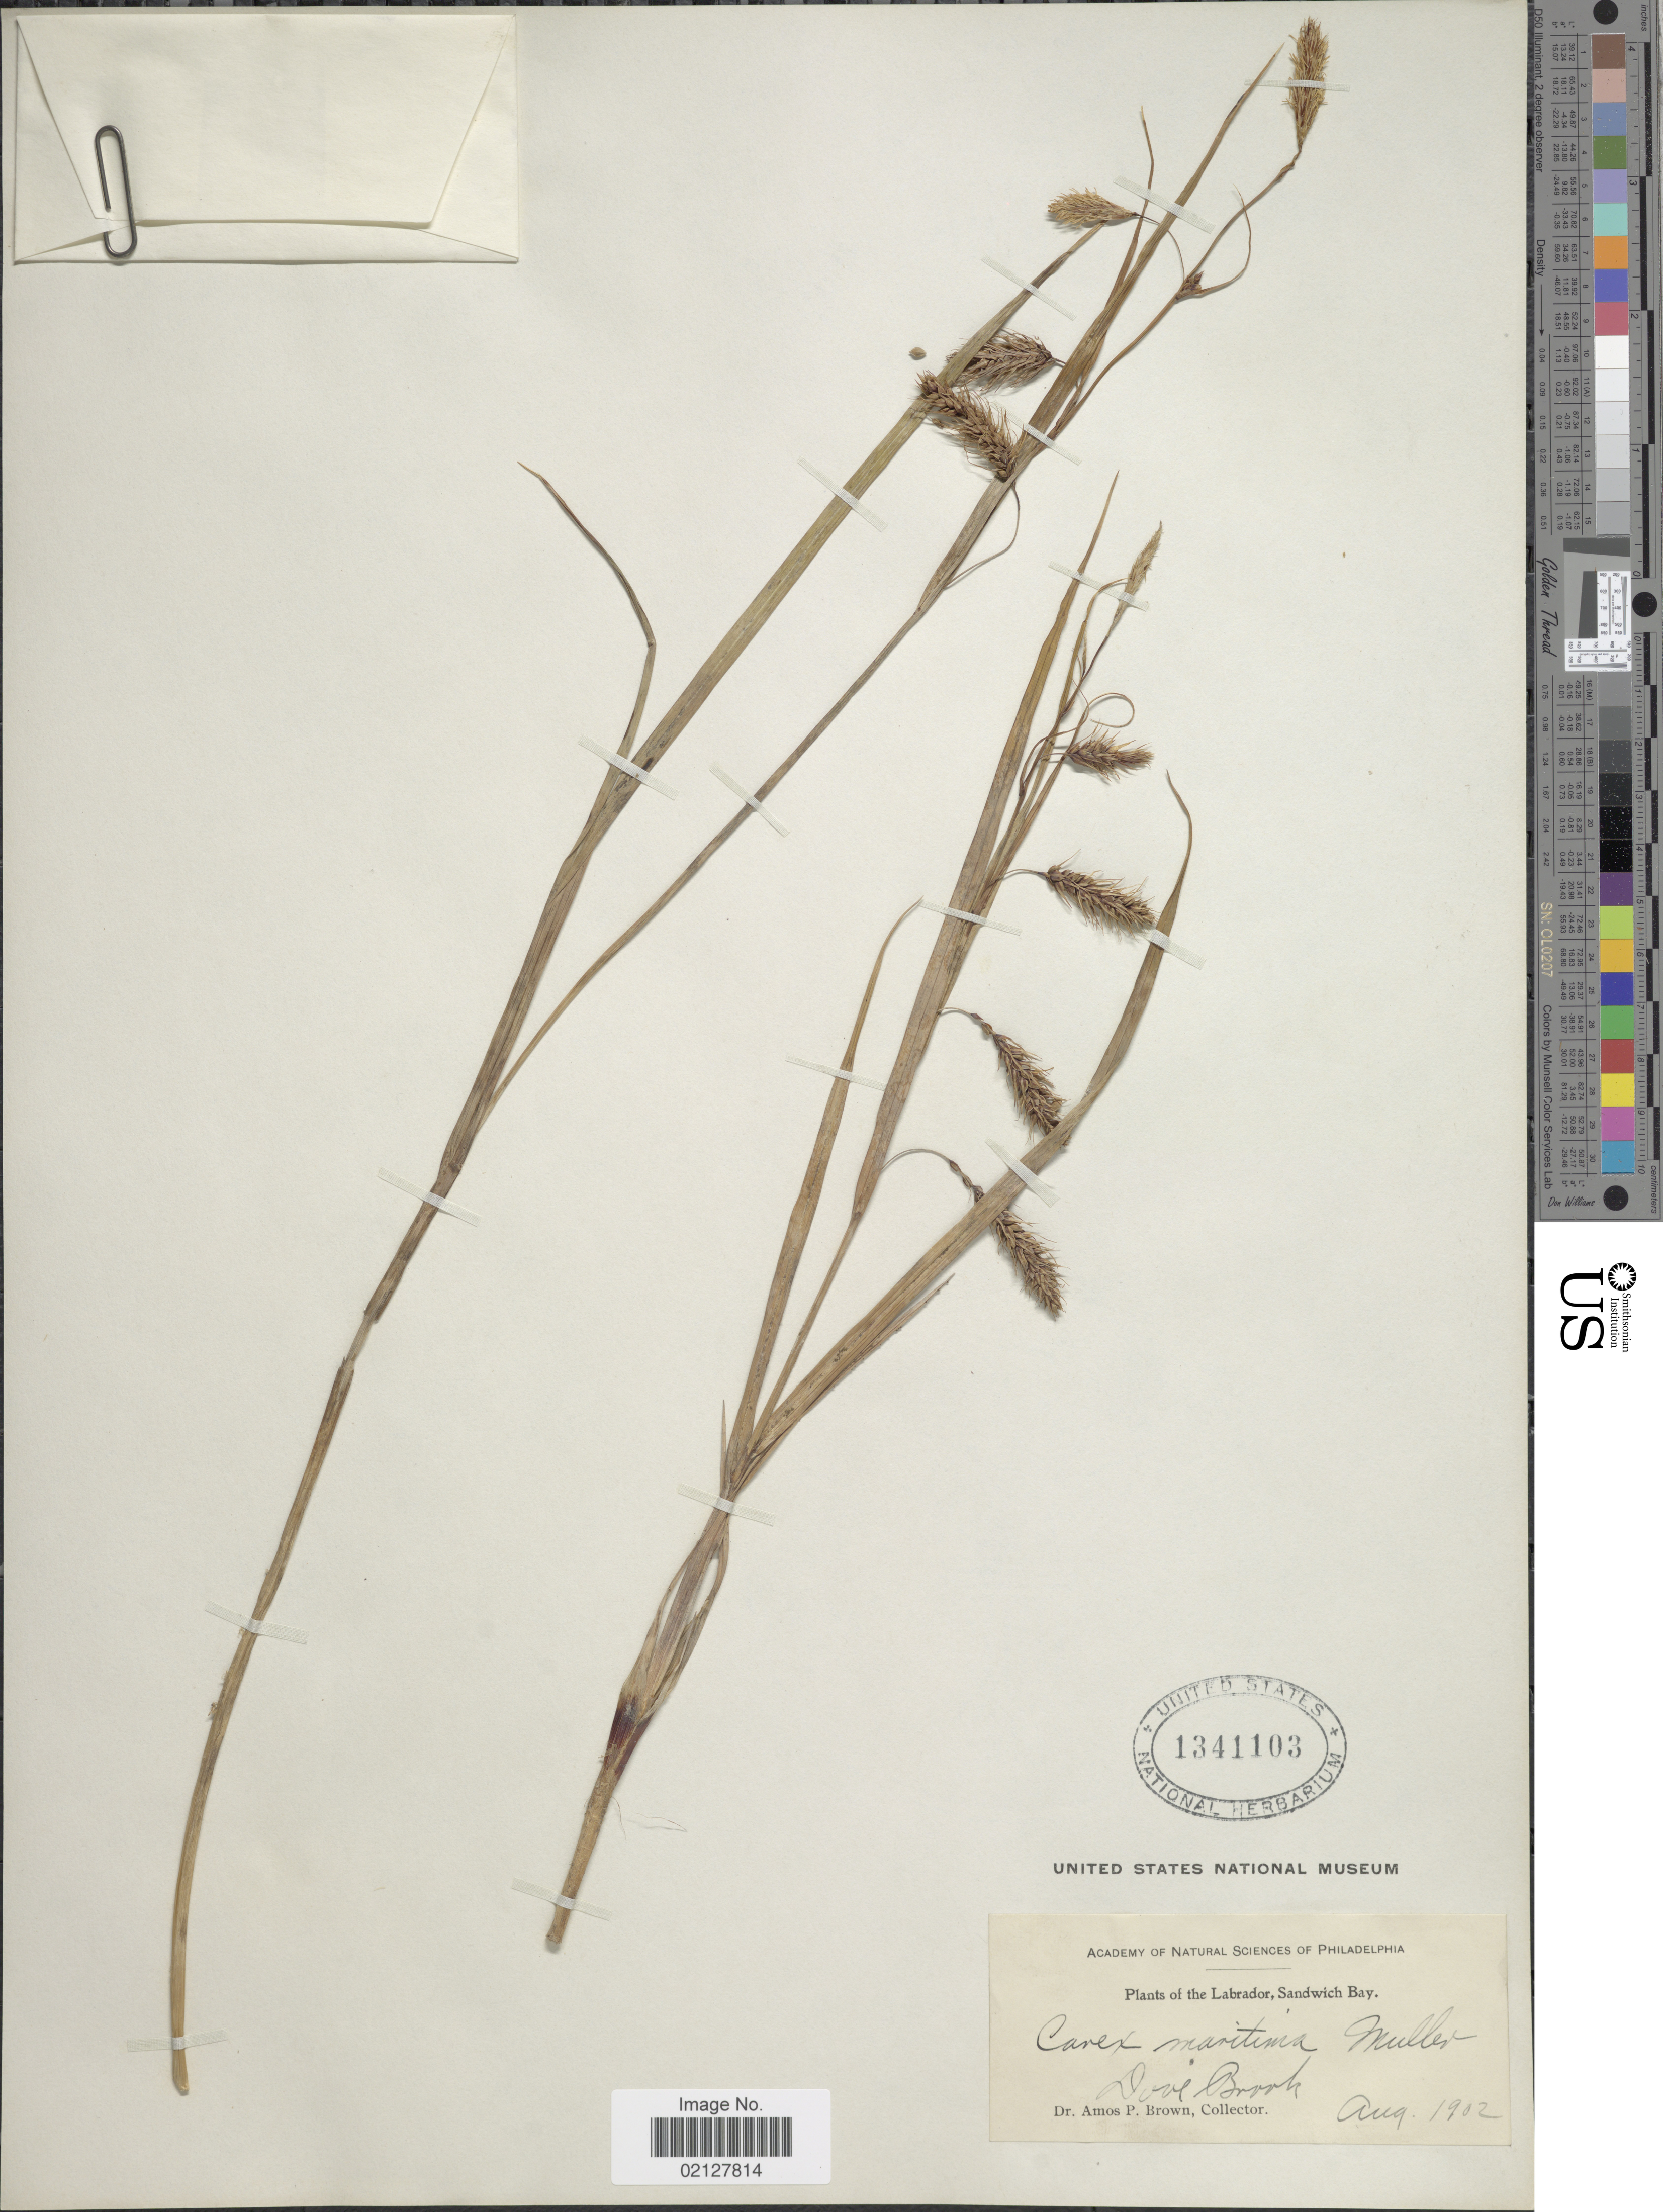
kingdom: Plantae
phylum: Tracheophyta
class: Liliopsida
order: Poales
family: Cyperaceae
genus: Carex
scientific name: Carex paleacea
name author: Schreb. ex Wahlenb.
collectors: A. P. Br.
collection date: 1902-08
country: Canada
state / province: Newfoundland and Labrador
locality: Labrador, Sandwich Bay. Dove Brook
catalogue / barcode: US 1341103